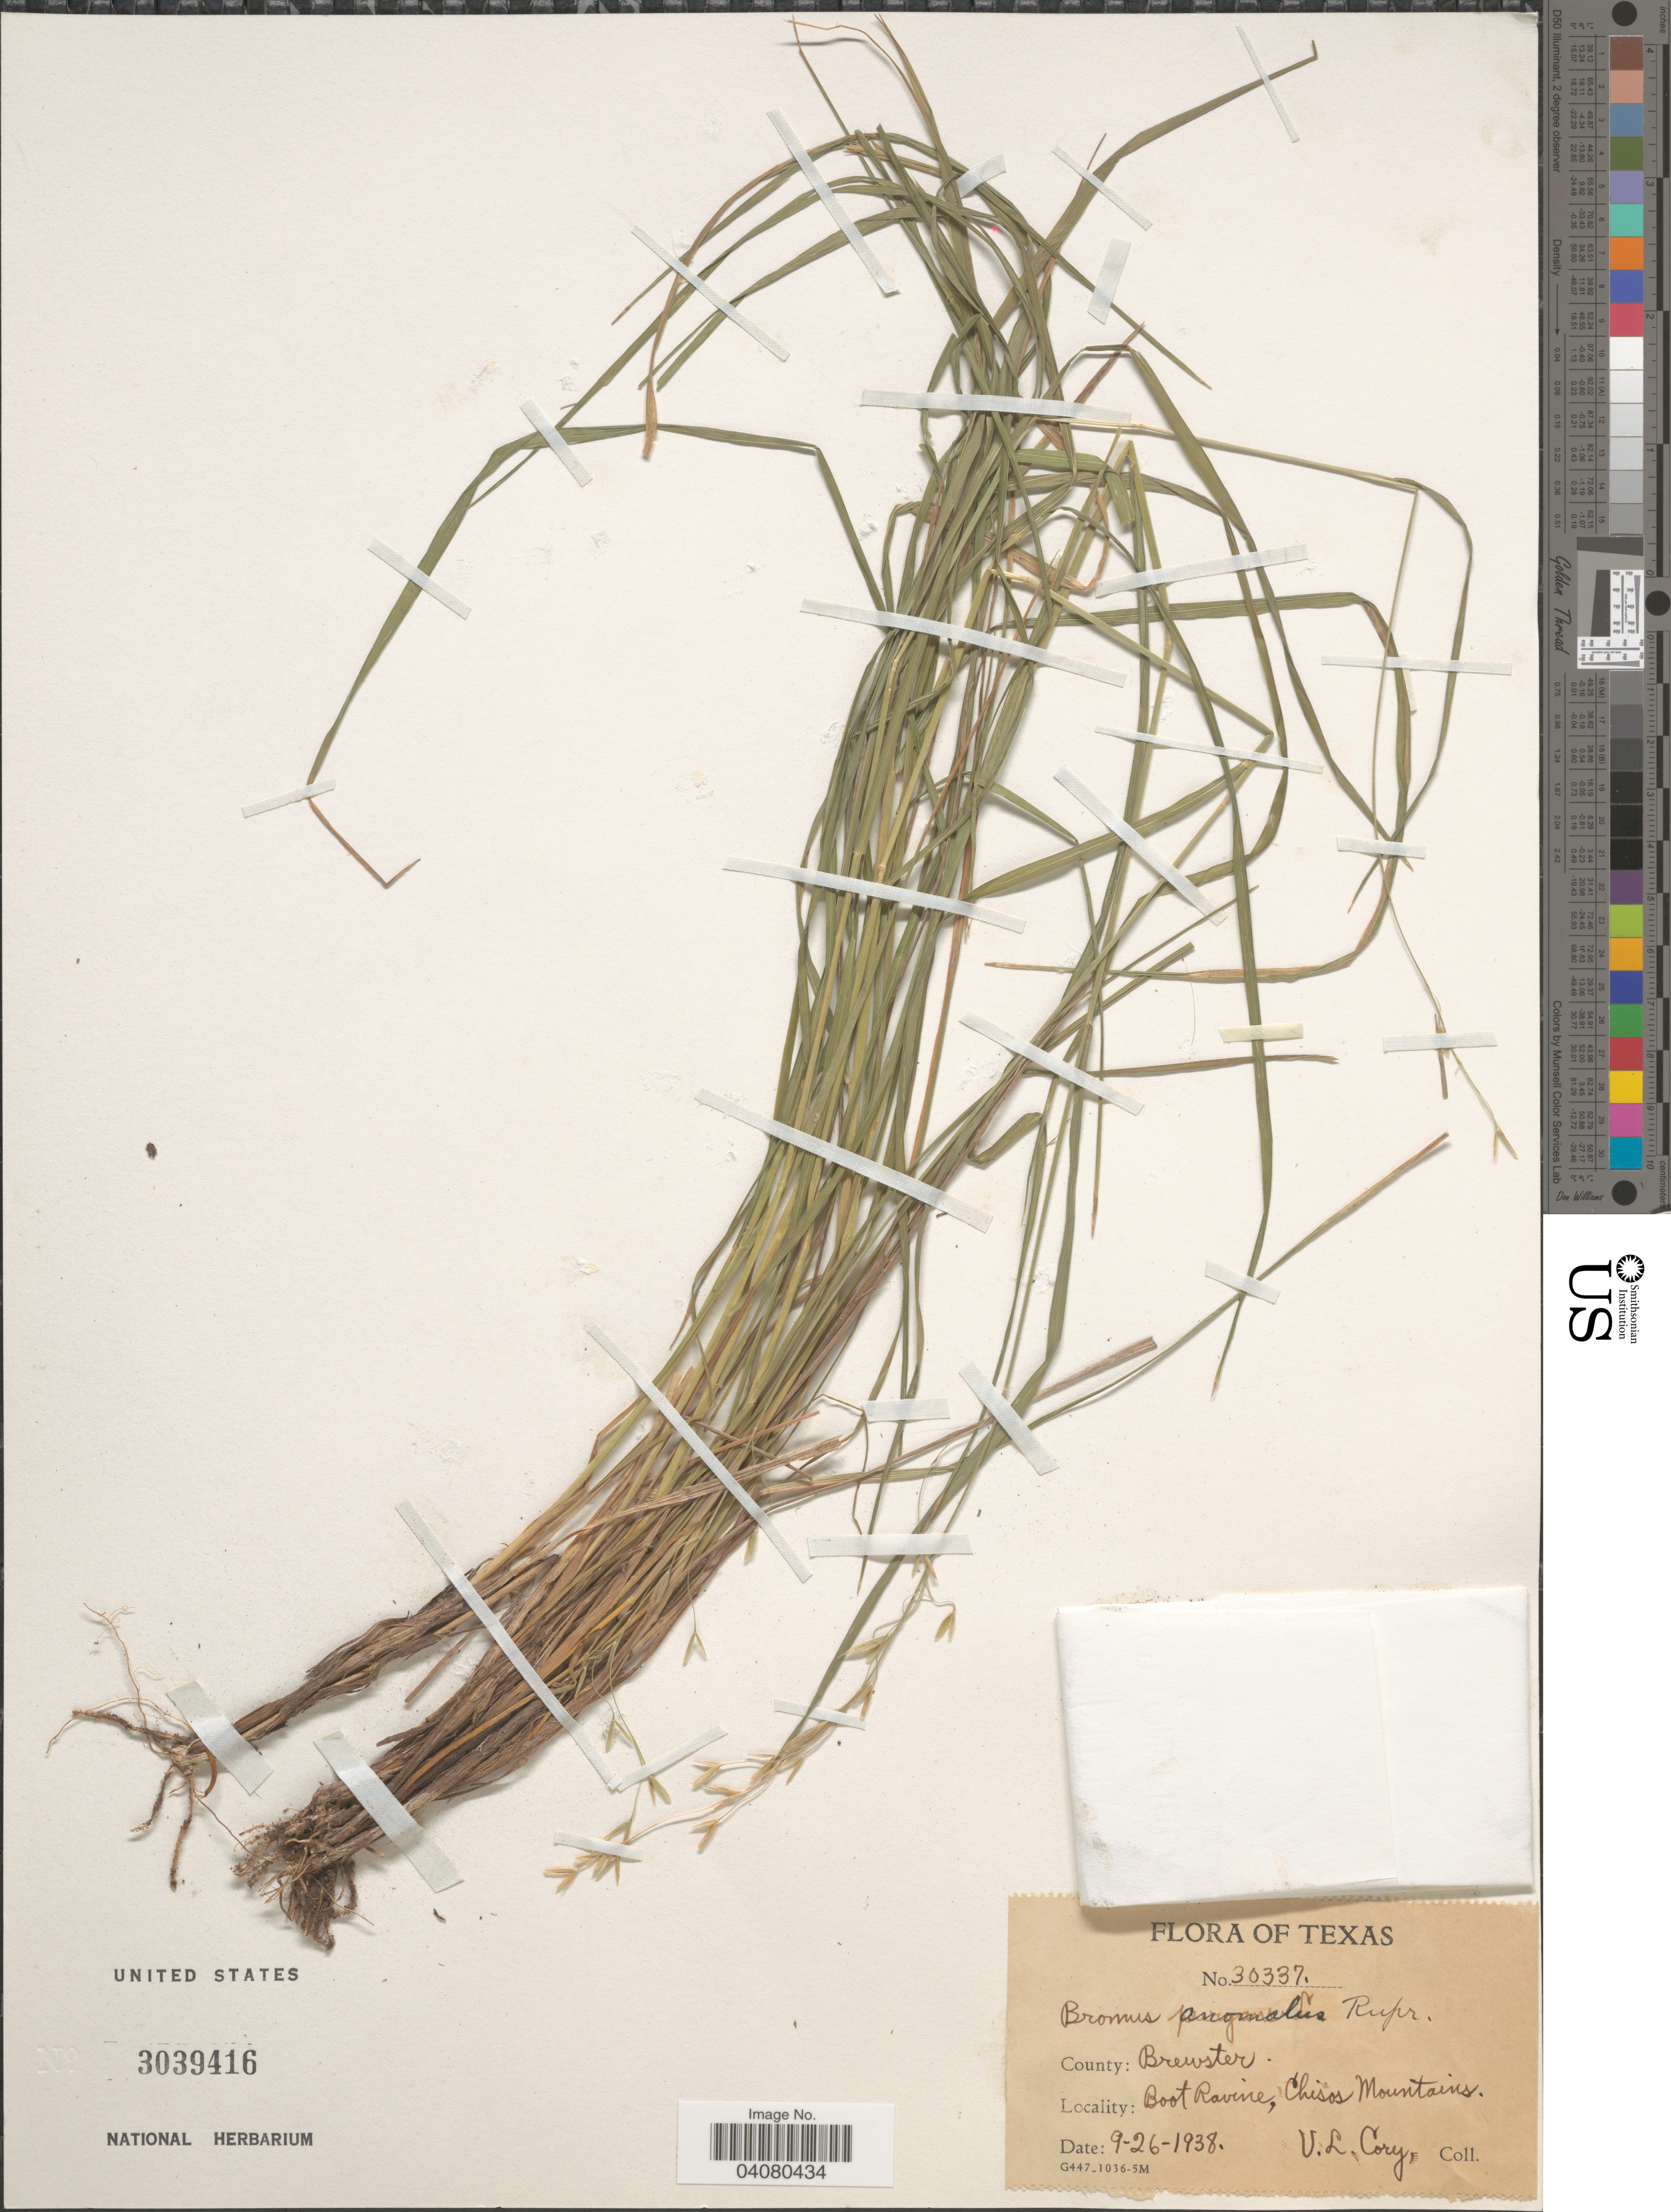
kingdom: Plantae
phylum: Tracheophyta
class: Liliopsida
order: Poales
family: Poaceae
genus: Bromus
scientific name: Bromus anomalus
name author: Rupr. ex E. Fourn.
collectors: V. Cory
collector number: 30337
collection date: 1938-09-26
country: United States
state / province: Texas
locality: County: Brewster. Boot Ravine, Chisos Mountains.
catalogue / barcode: US 3039416